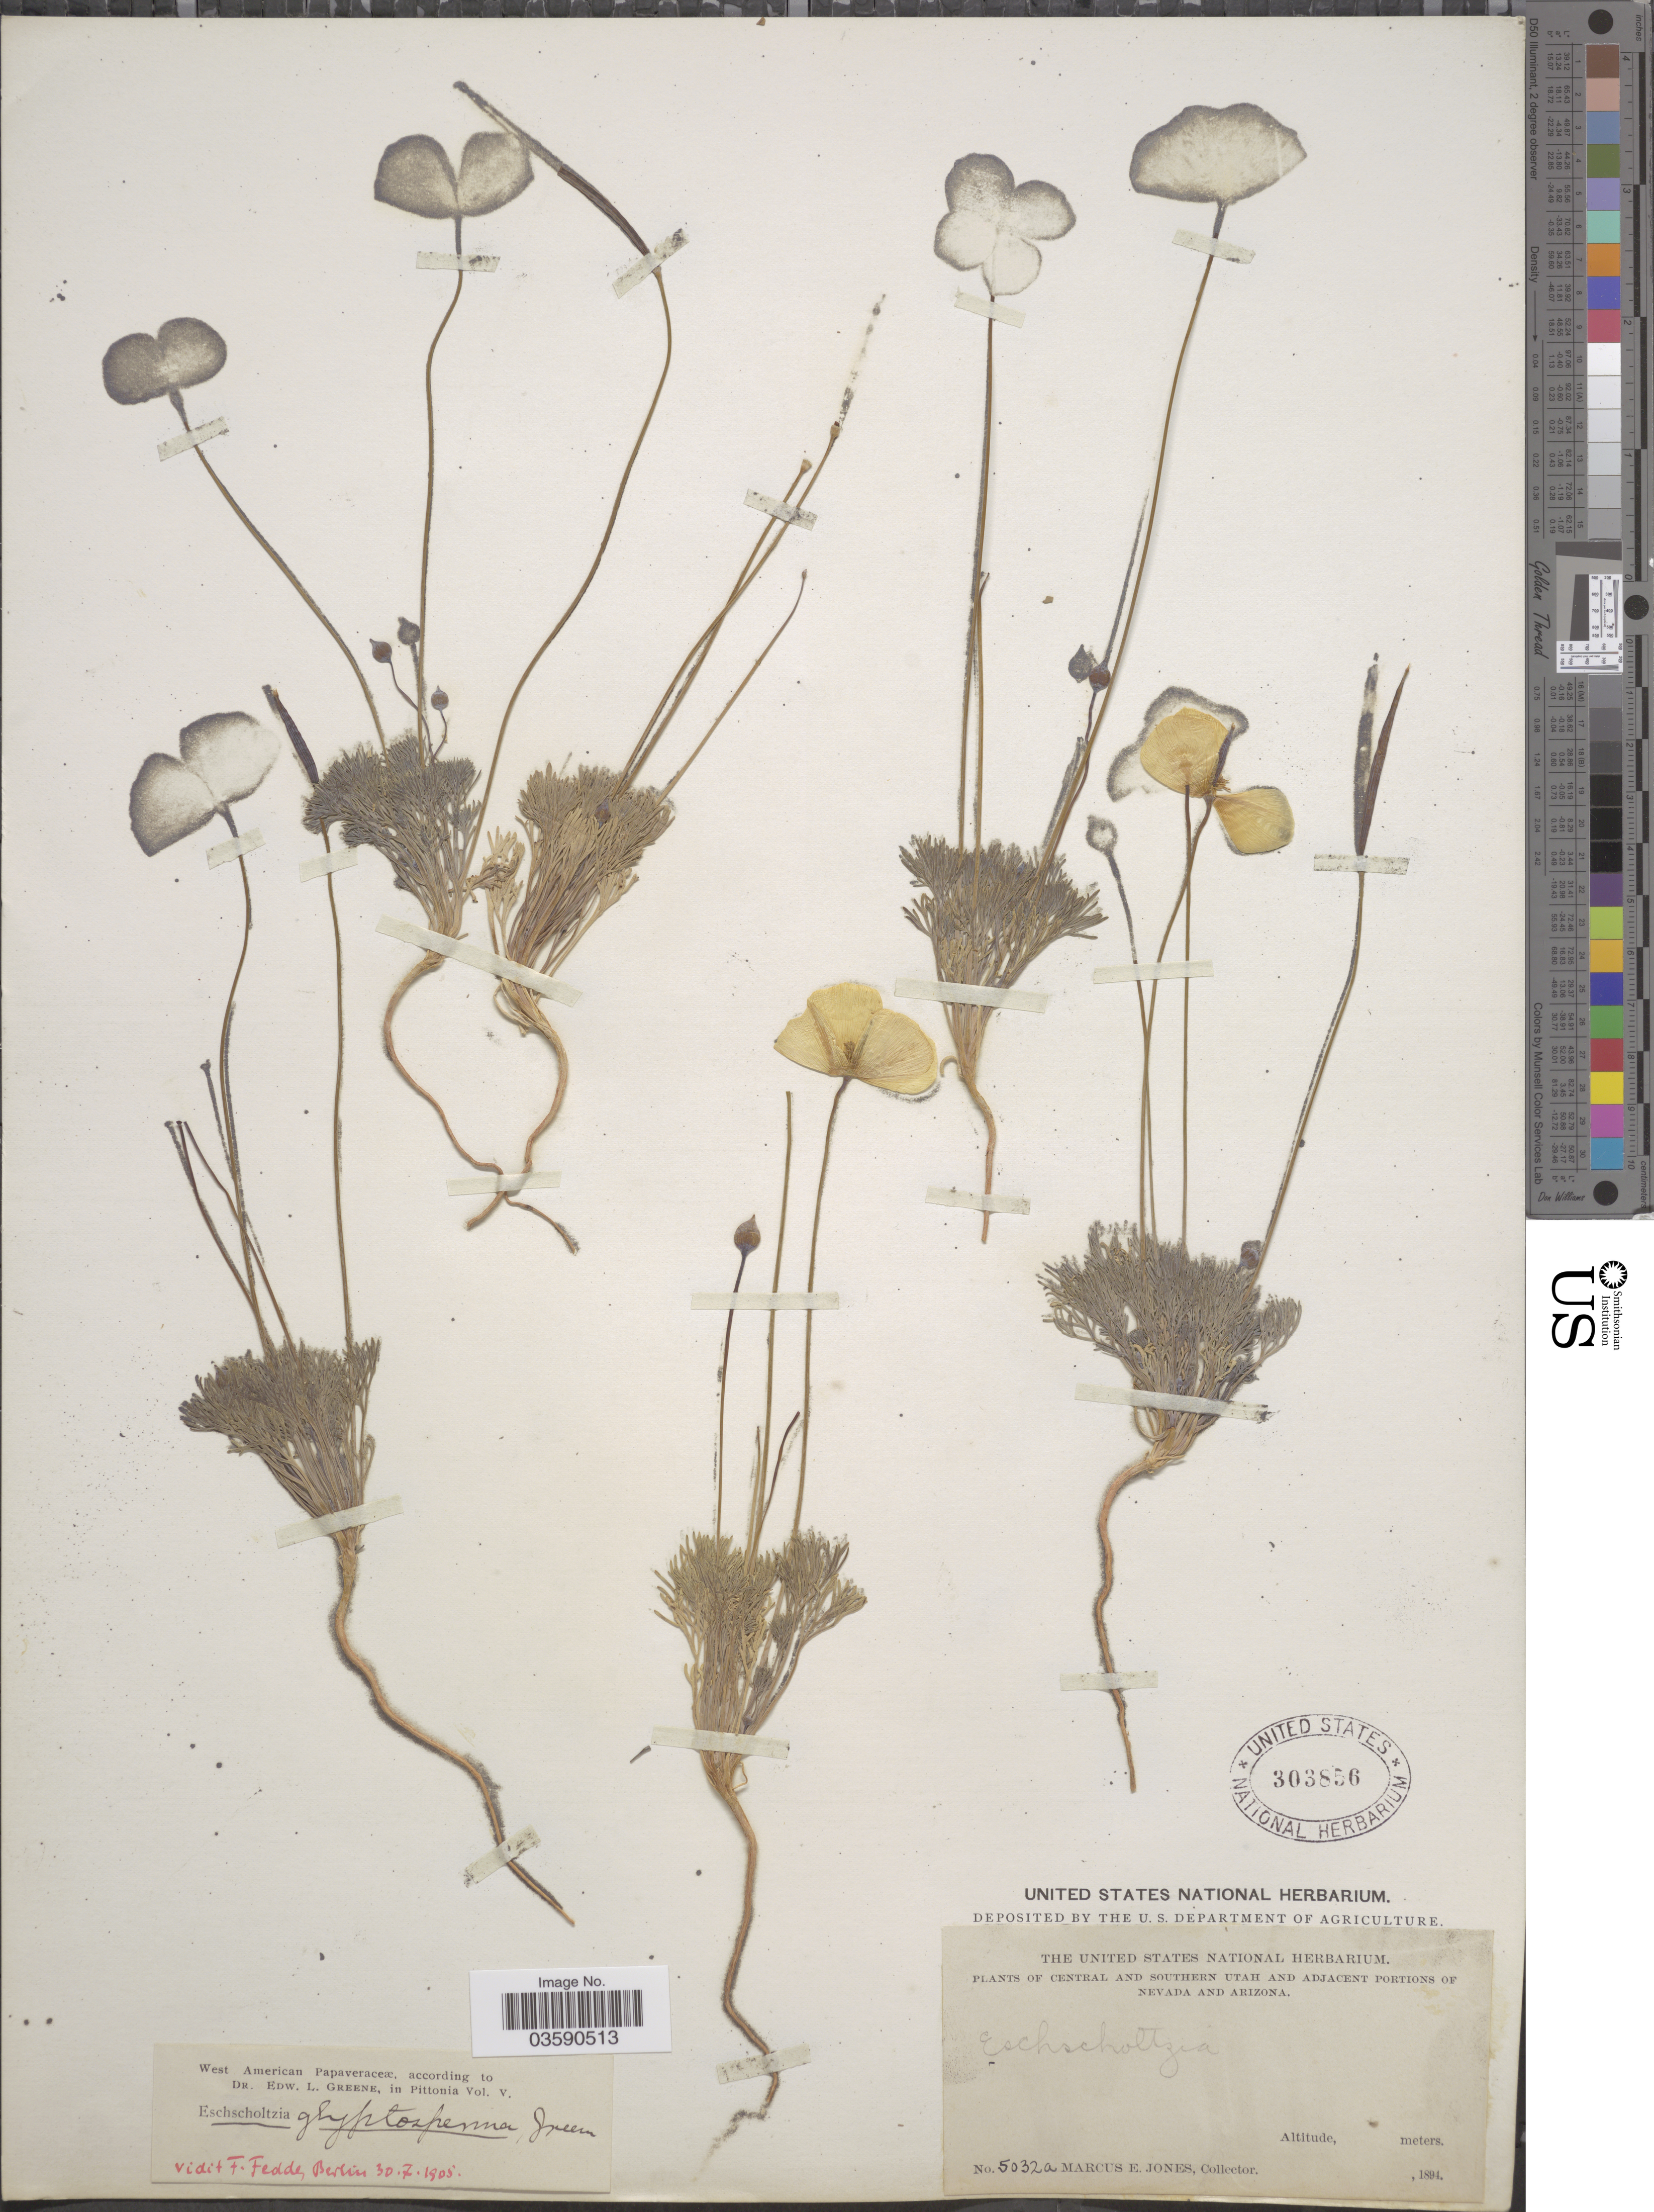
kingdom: Plantae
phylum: Tracheophyta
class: Magnoliopsida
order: Ranunculales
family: Papaveraceae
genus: Eschscholzia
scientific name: Eschscholzia glyptosperma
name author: Greene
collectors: M. E. Jones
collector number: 5032a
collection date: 1894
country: United States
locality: Central and Southern Utah and adjacent portions of Nevada and Arizona.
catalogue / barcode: US 303856